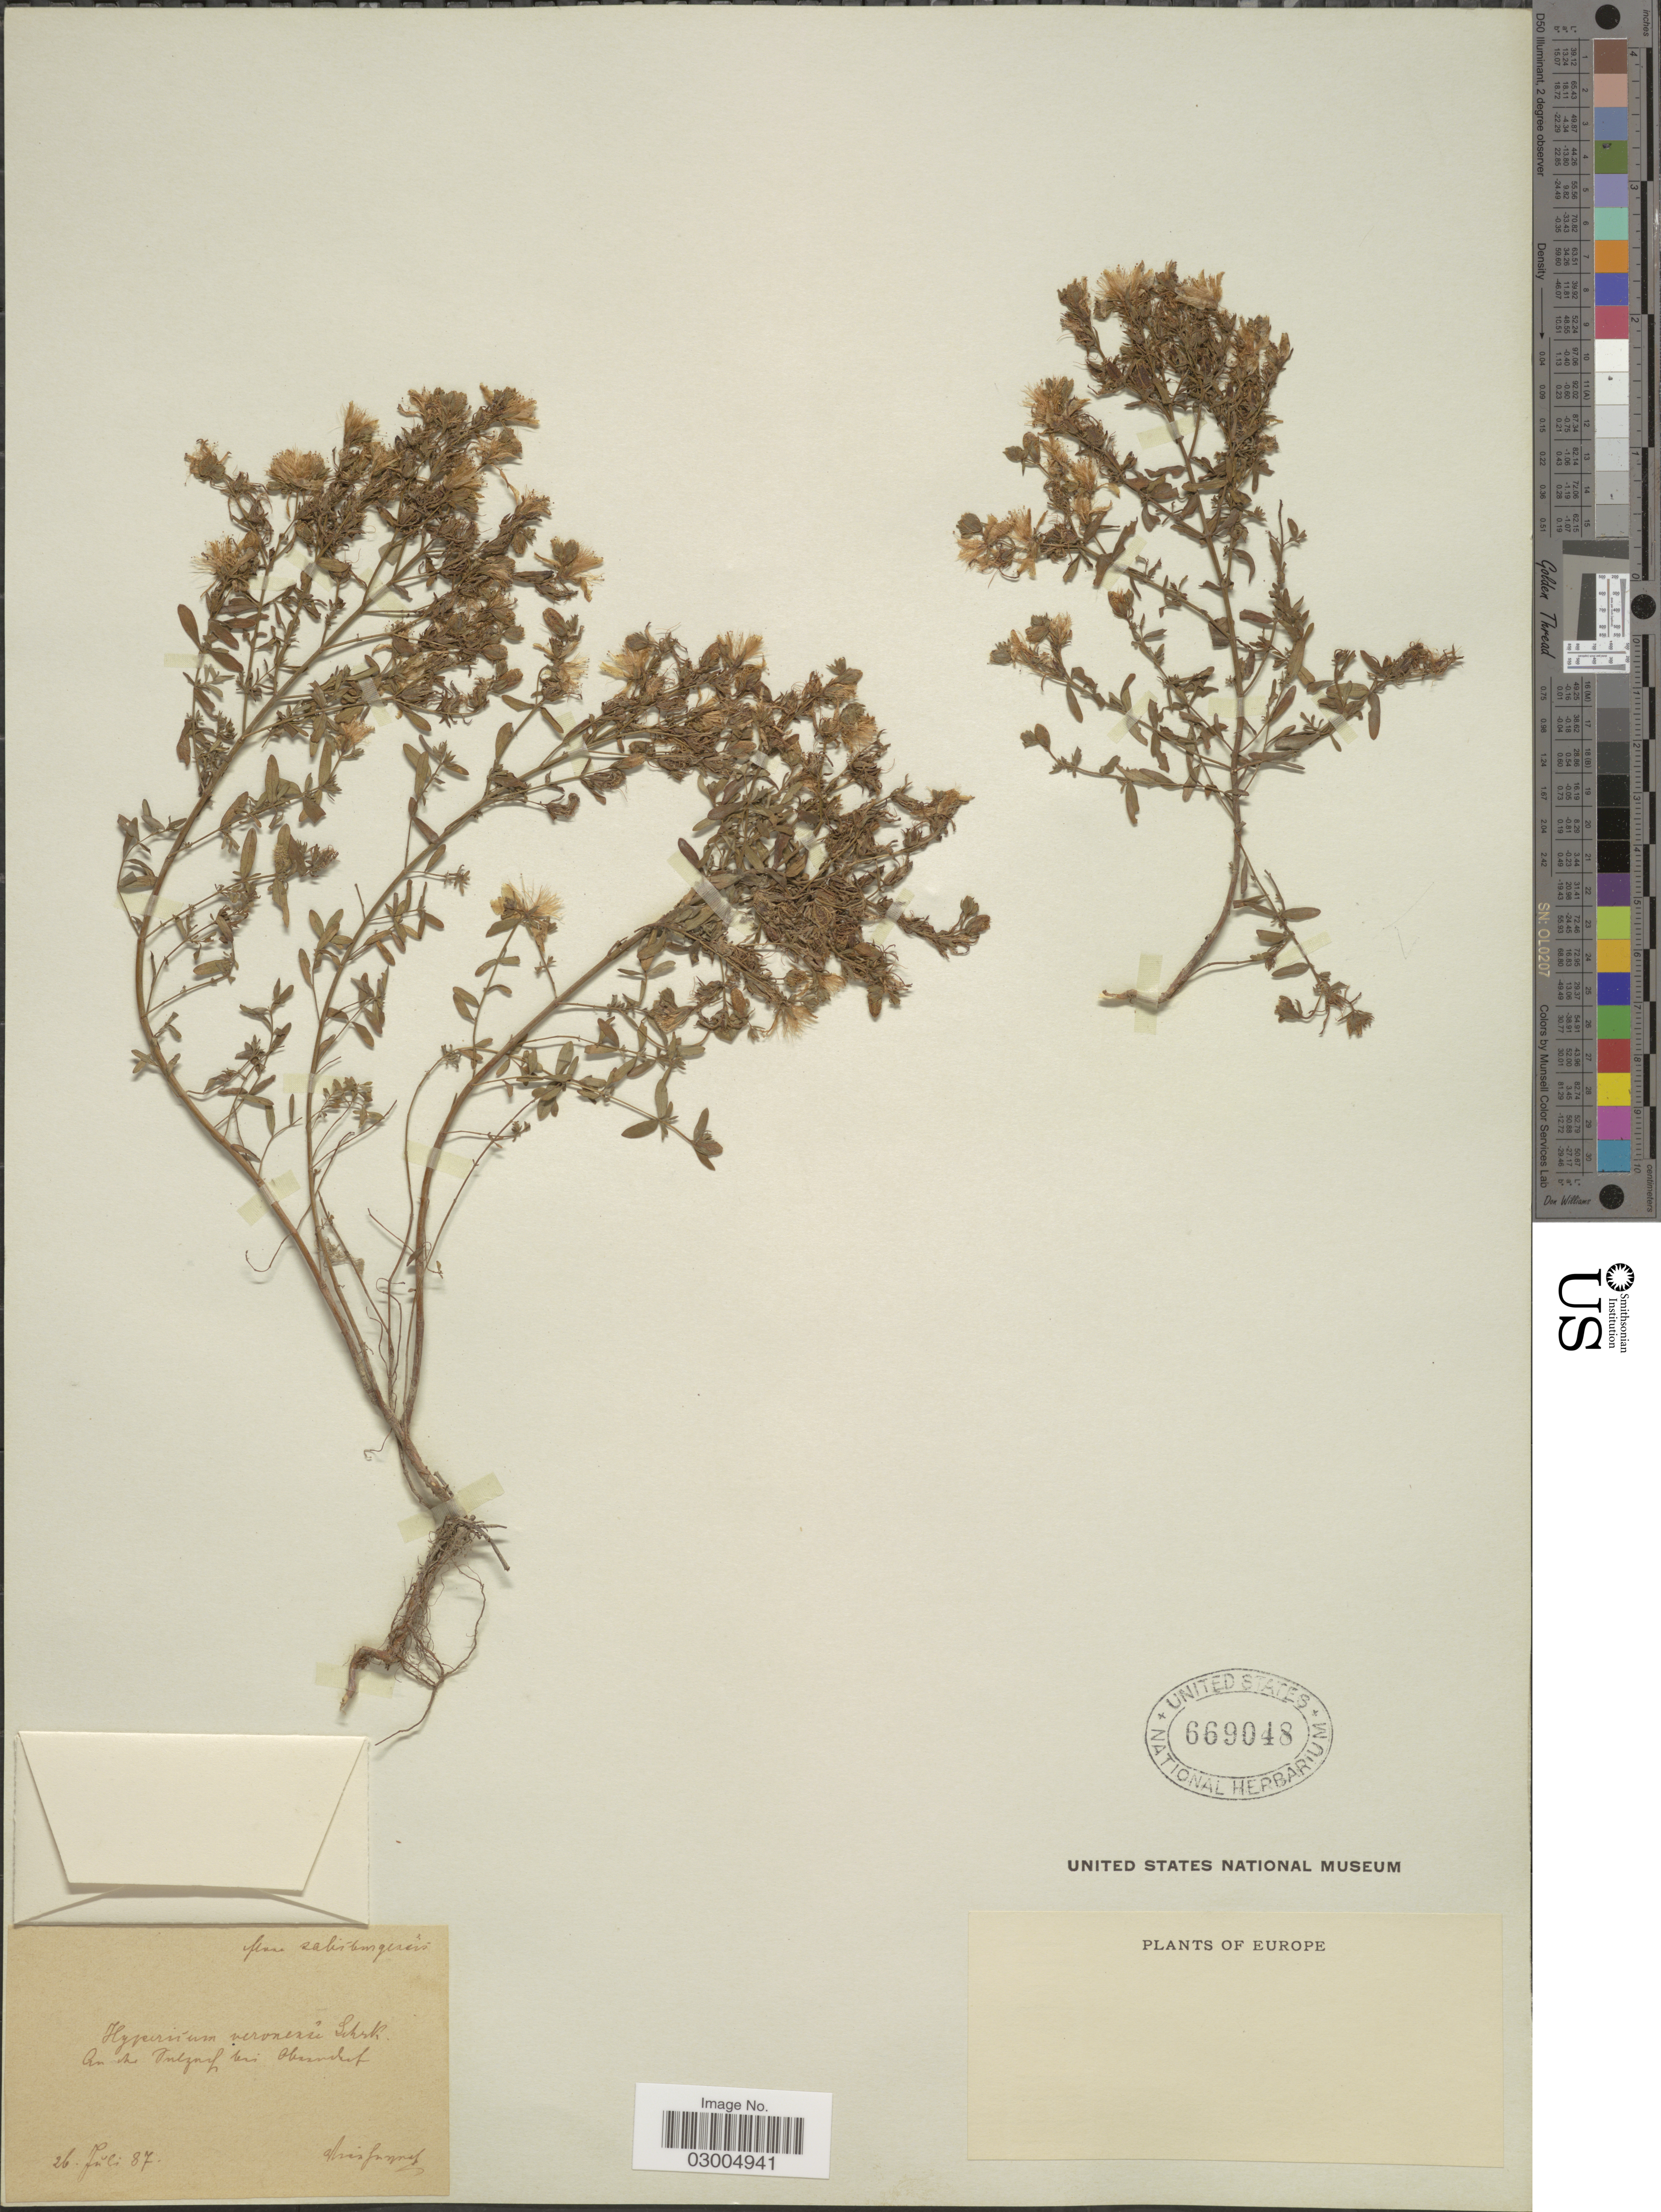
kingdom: Plantae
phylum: Tracheophyta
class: Magnoliopsida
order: Malpighiales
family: Hypericaceae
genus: Hypericum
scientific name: Hypericum veronense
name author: Schrank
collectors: F. Vierhapper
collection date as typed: Transcribed d/m/y: 26/7/87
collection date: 1887-07-26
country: Austria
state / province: Salzburg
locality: Flora salisburgensis, an der Salzach bei Oberndorf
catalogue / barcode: US 669048